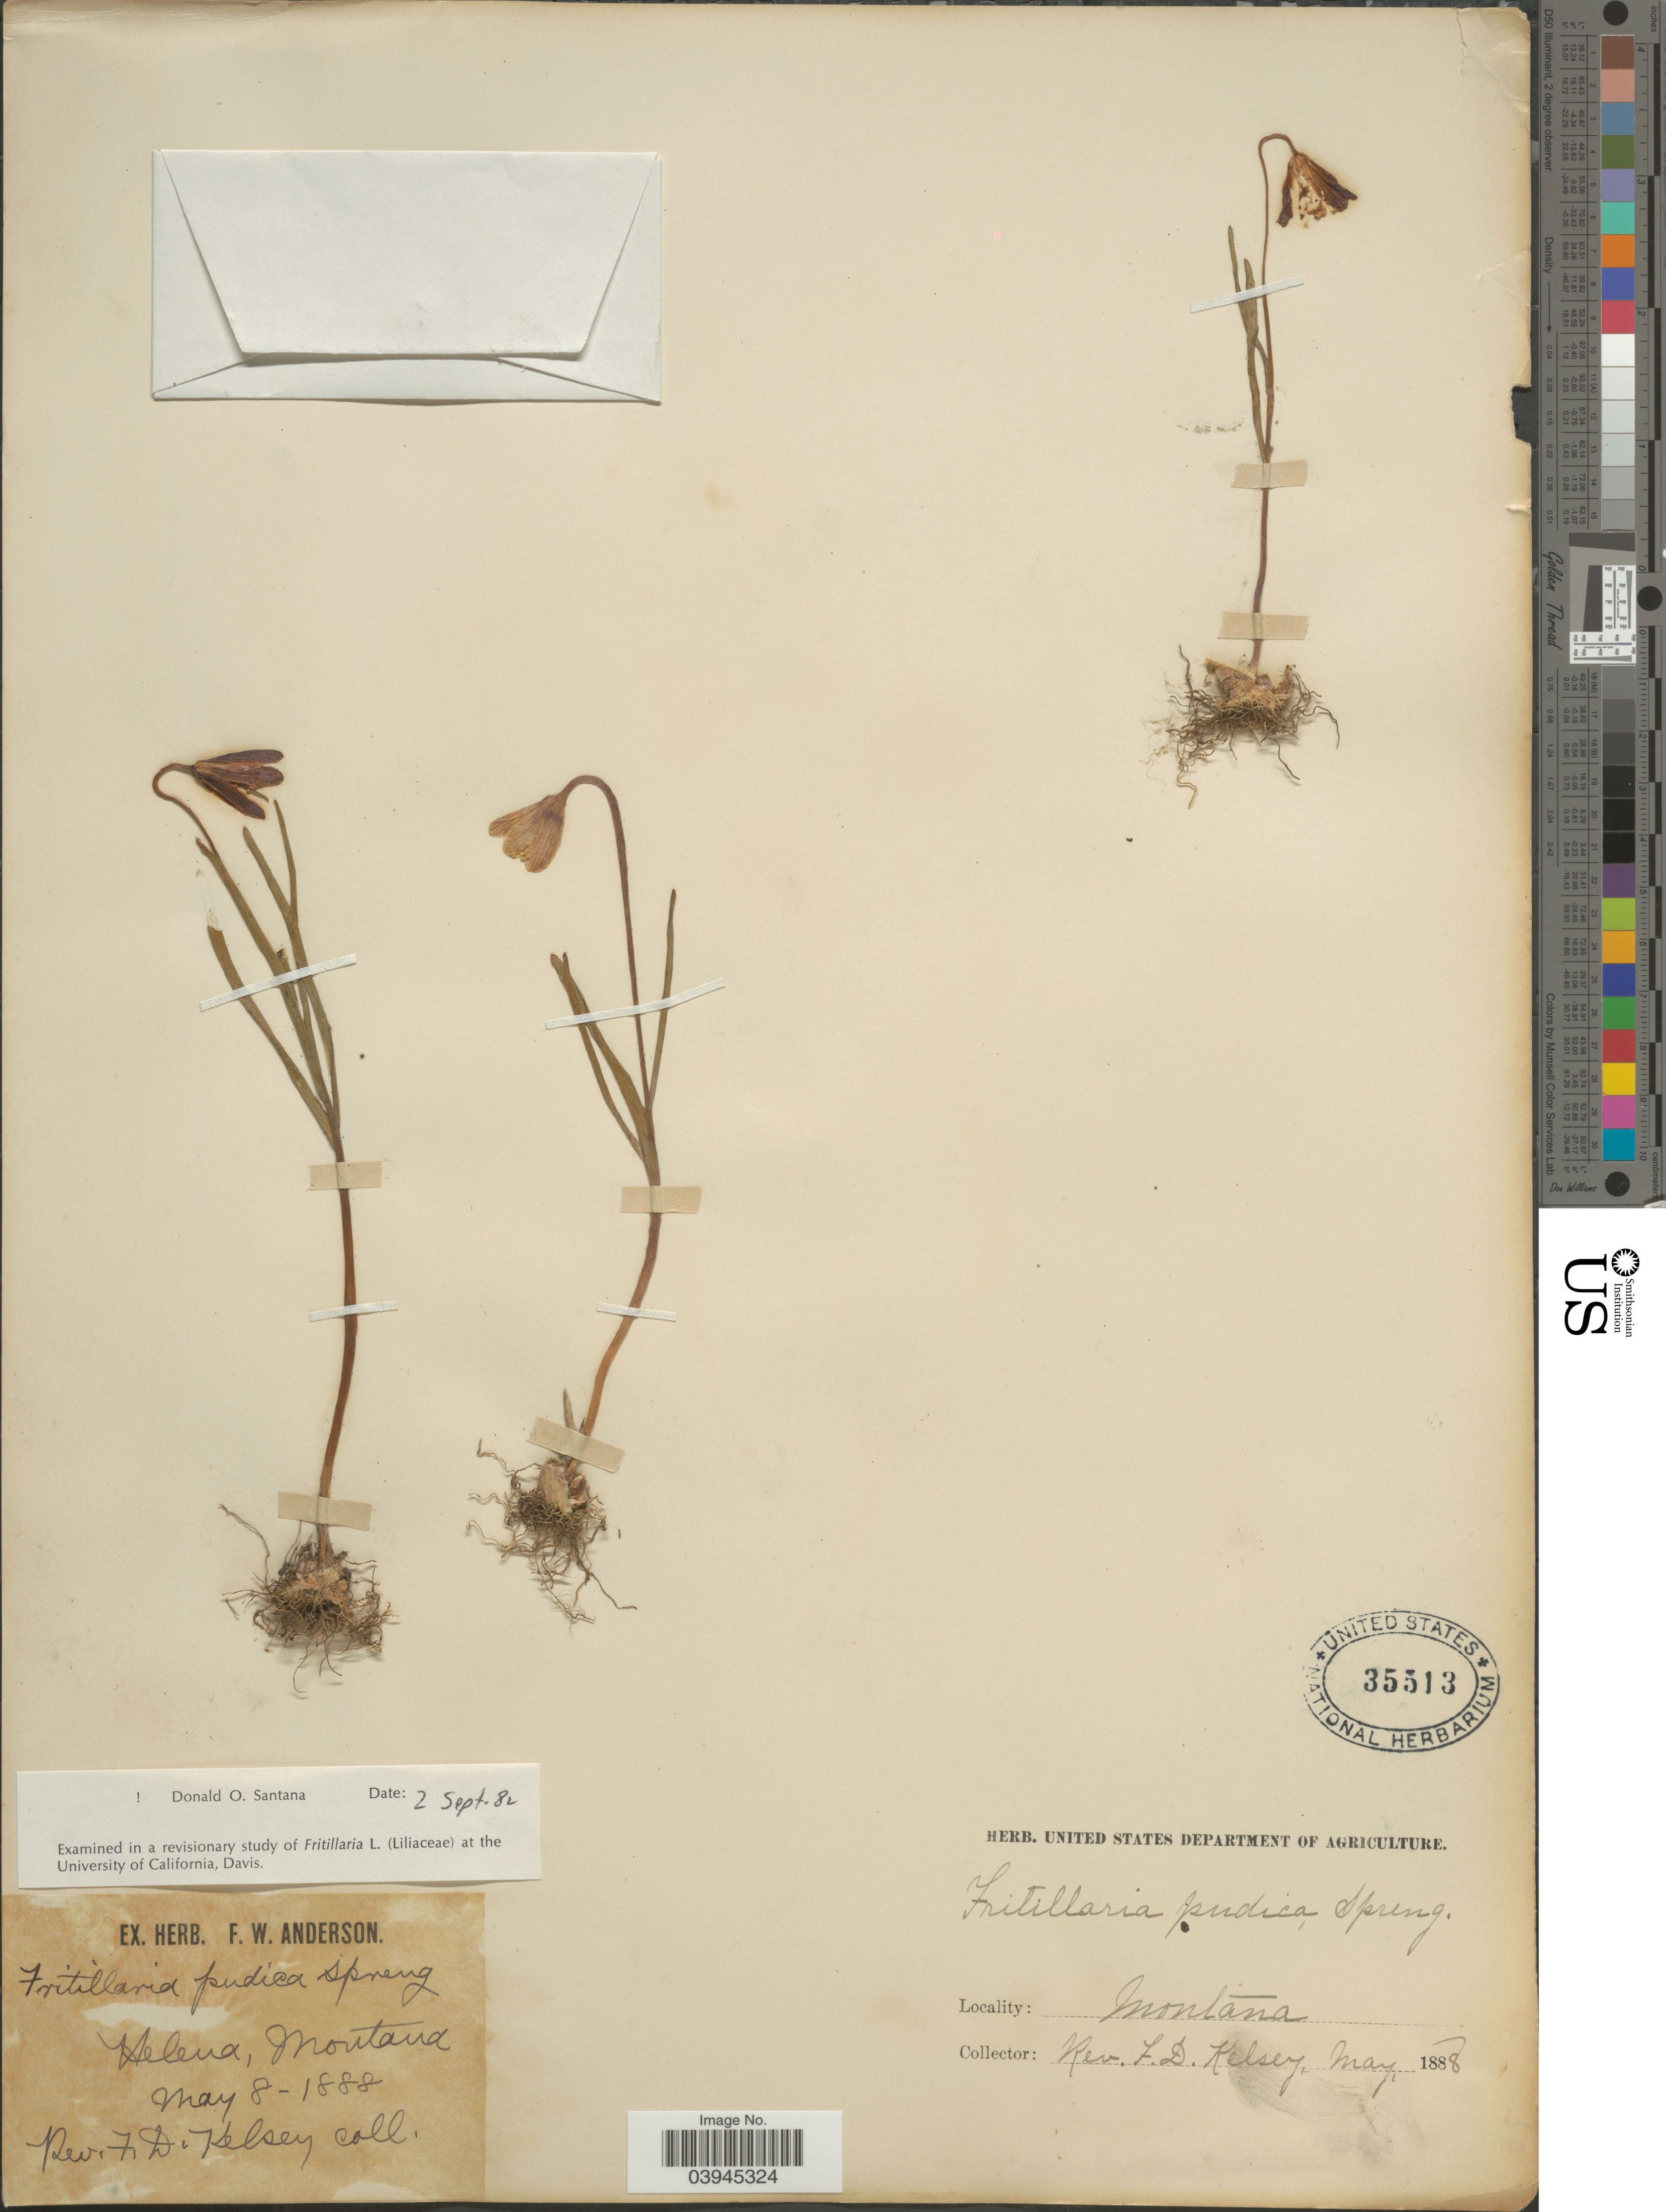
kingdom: Plantae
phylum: Tracheophyta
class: Liliopsida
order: Liliales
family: Liliaceae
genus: Fritillaria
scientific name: Fritillaria pudica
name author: (Pursh) Spreng.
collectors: F. Kelsey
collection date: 1888-05-08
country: United States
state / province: Montana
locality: Helena.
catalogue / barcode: US 35513